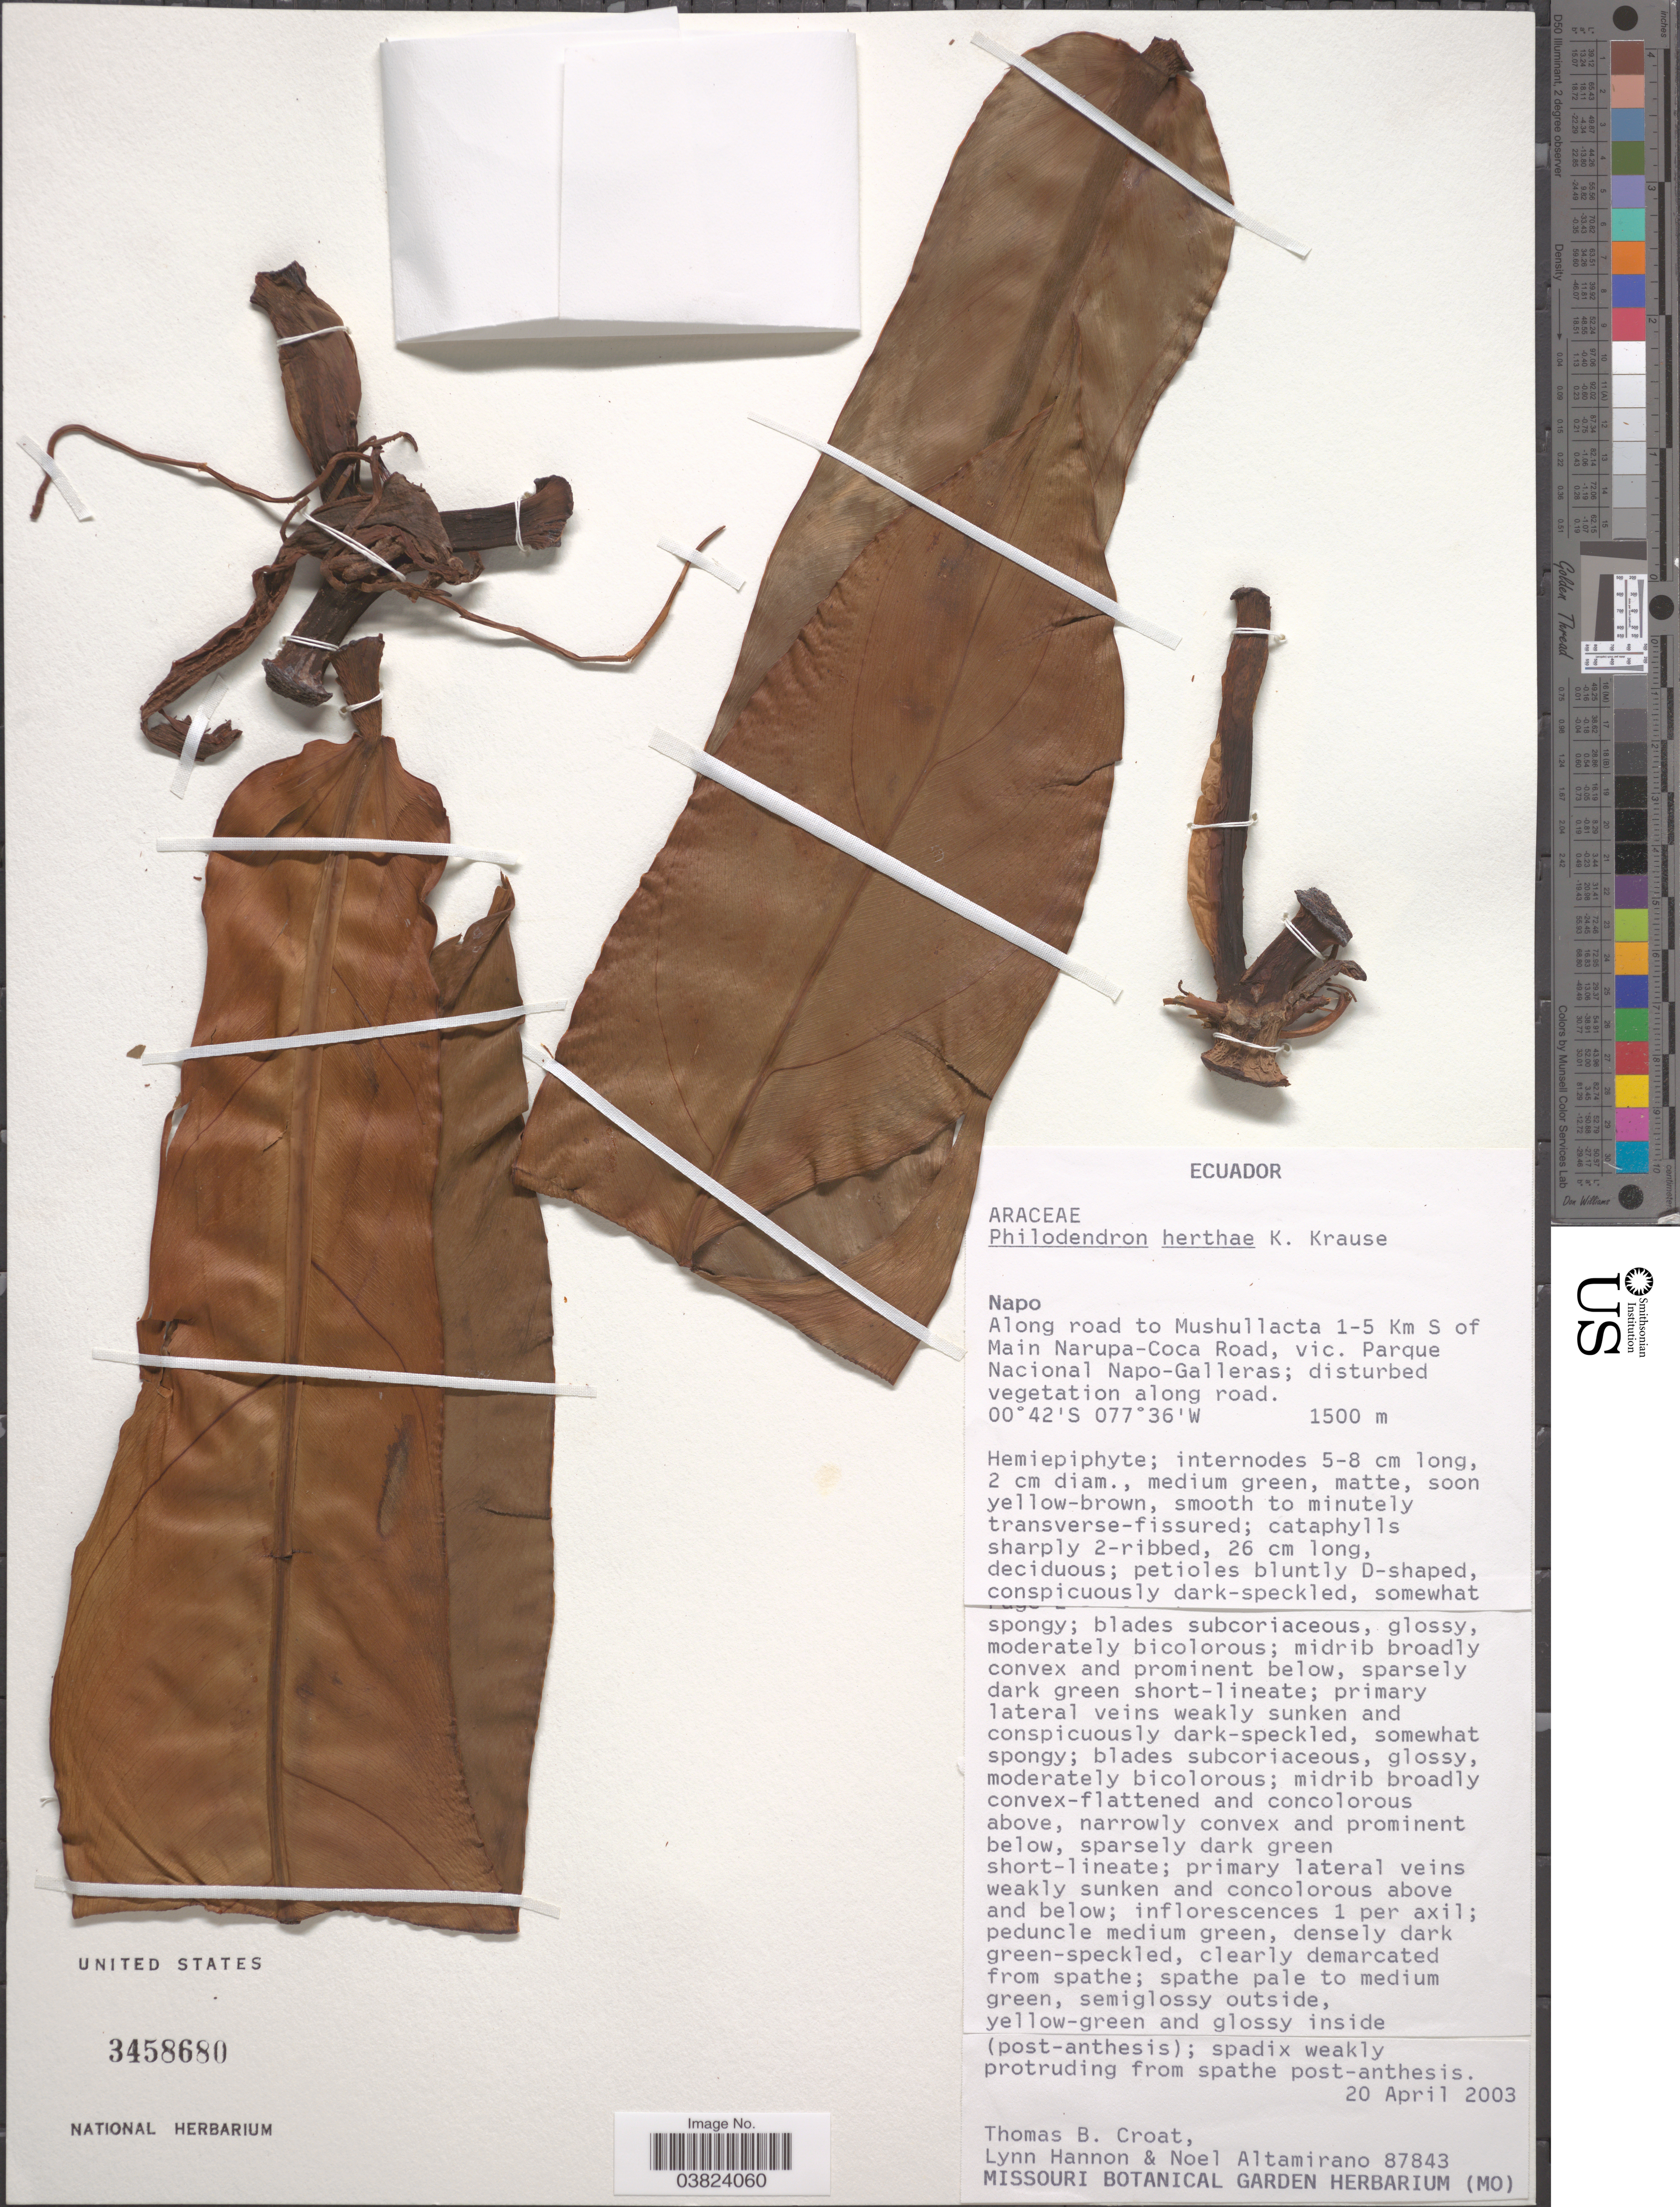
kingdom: Plantae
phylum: Tracheophyta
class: Liliopsida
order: Alismatales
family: Araceae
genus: Philodendron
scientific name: Philodendron herthae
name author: K. Krause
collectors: T. B. Croat, L. Hannon & N. Altamirano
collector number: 87843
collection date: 2003-04-20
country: Ecuador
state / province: Napo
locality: Along road to Mushullacta 1-5 Km S of Main Narupa-Coca Road, vic. Parque Nacional Napo-Galleras.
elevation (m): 1500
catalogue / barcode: US 3458680